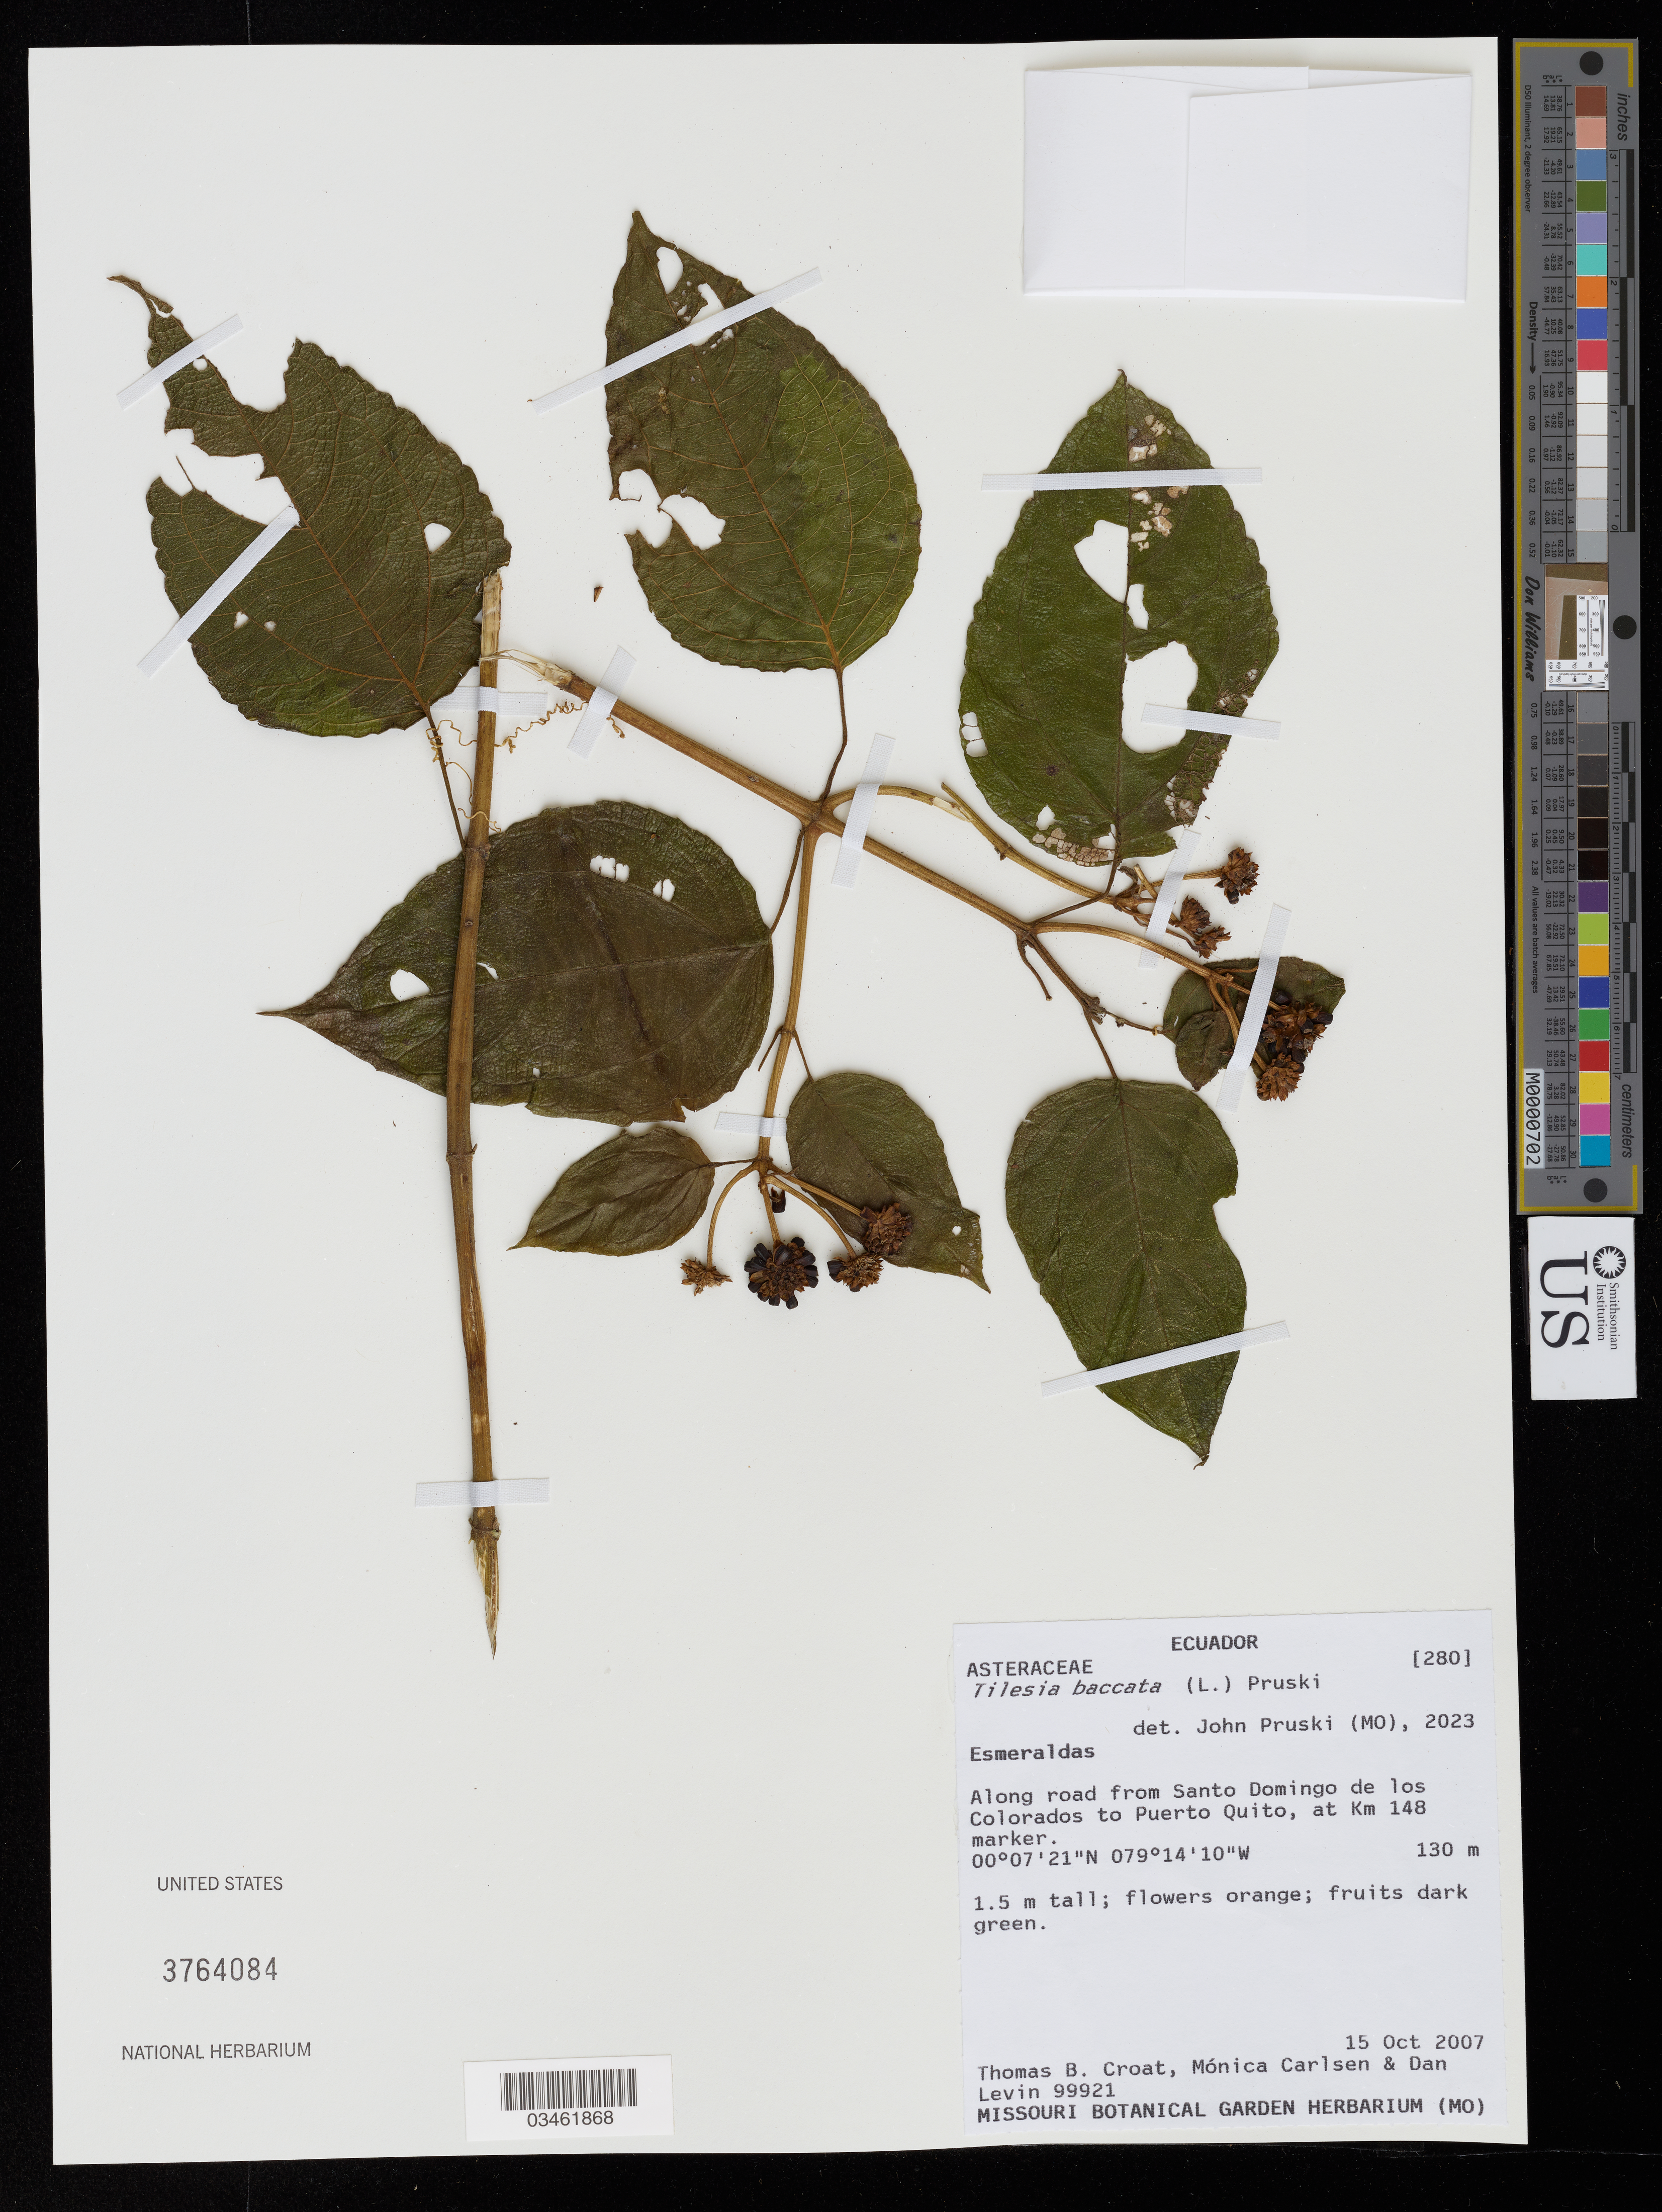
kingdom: Plantae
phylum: Tracheophyta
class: Magnoliopsida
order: Asterales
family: Asteraceae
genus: Tilesia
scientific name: Tilesia baccata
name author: (L.) Pruski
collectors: T. B. Croat, M. M. Carlsen & D. Levin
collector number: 99921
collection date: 2007-10-15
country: Ecuador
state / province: Esmeraldas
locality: Along road from Santo Domingo de los Colorados to Puerto Quito, at Km 148 marker.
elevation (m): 130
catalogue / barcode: US 3764084